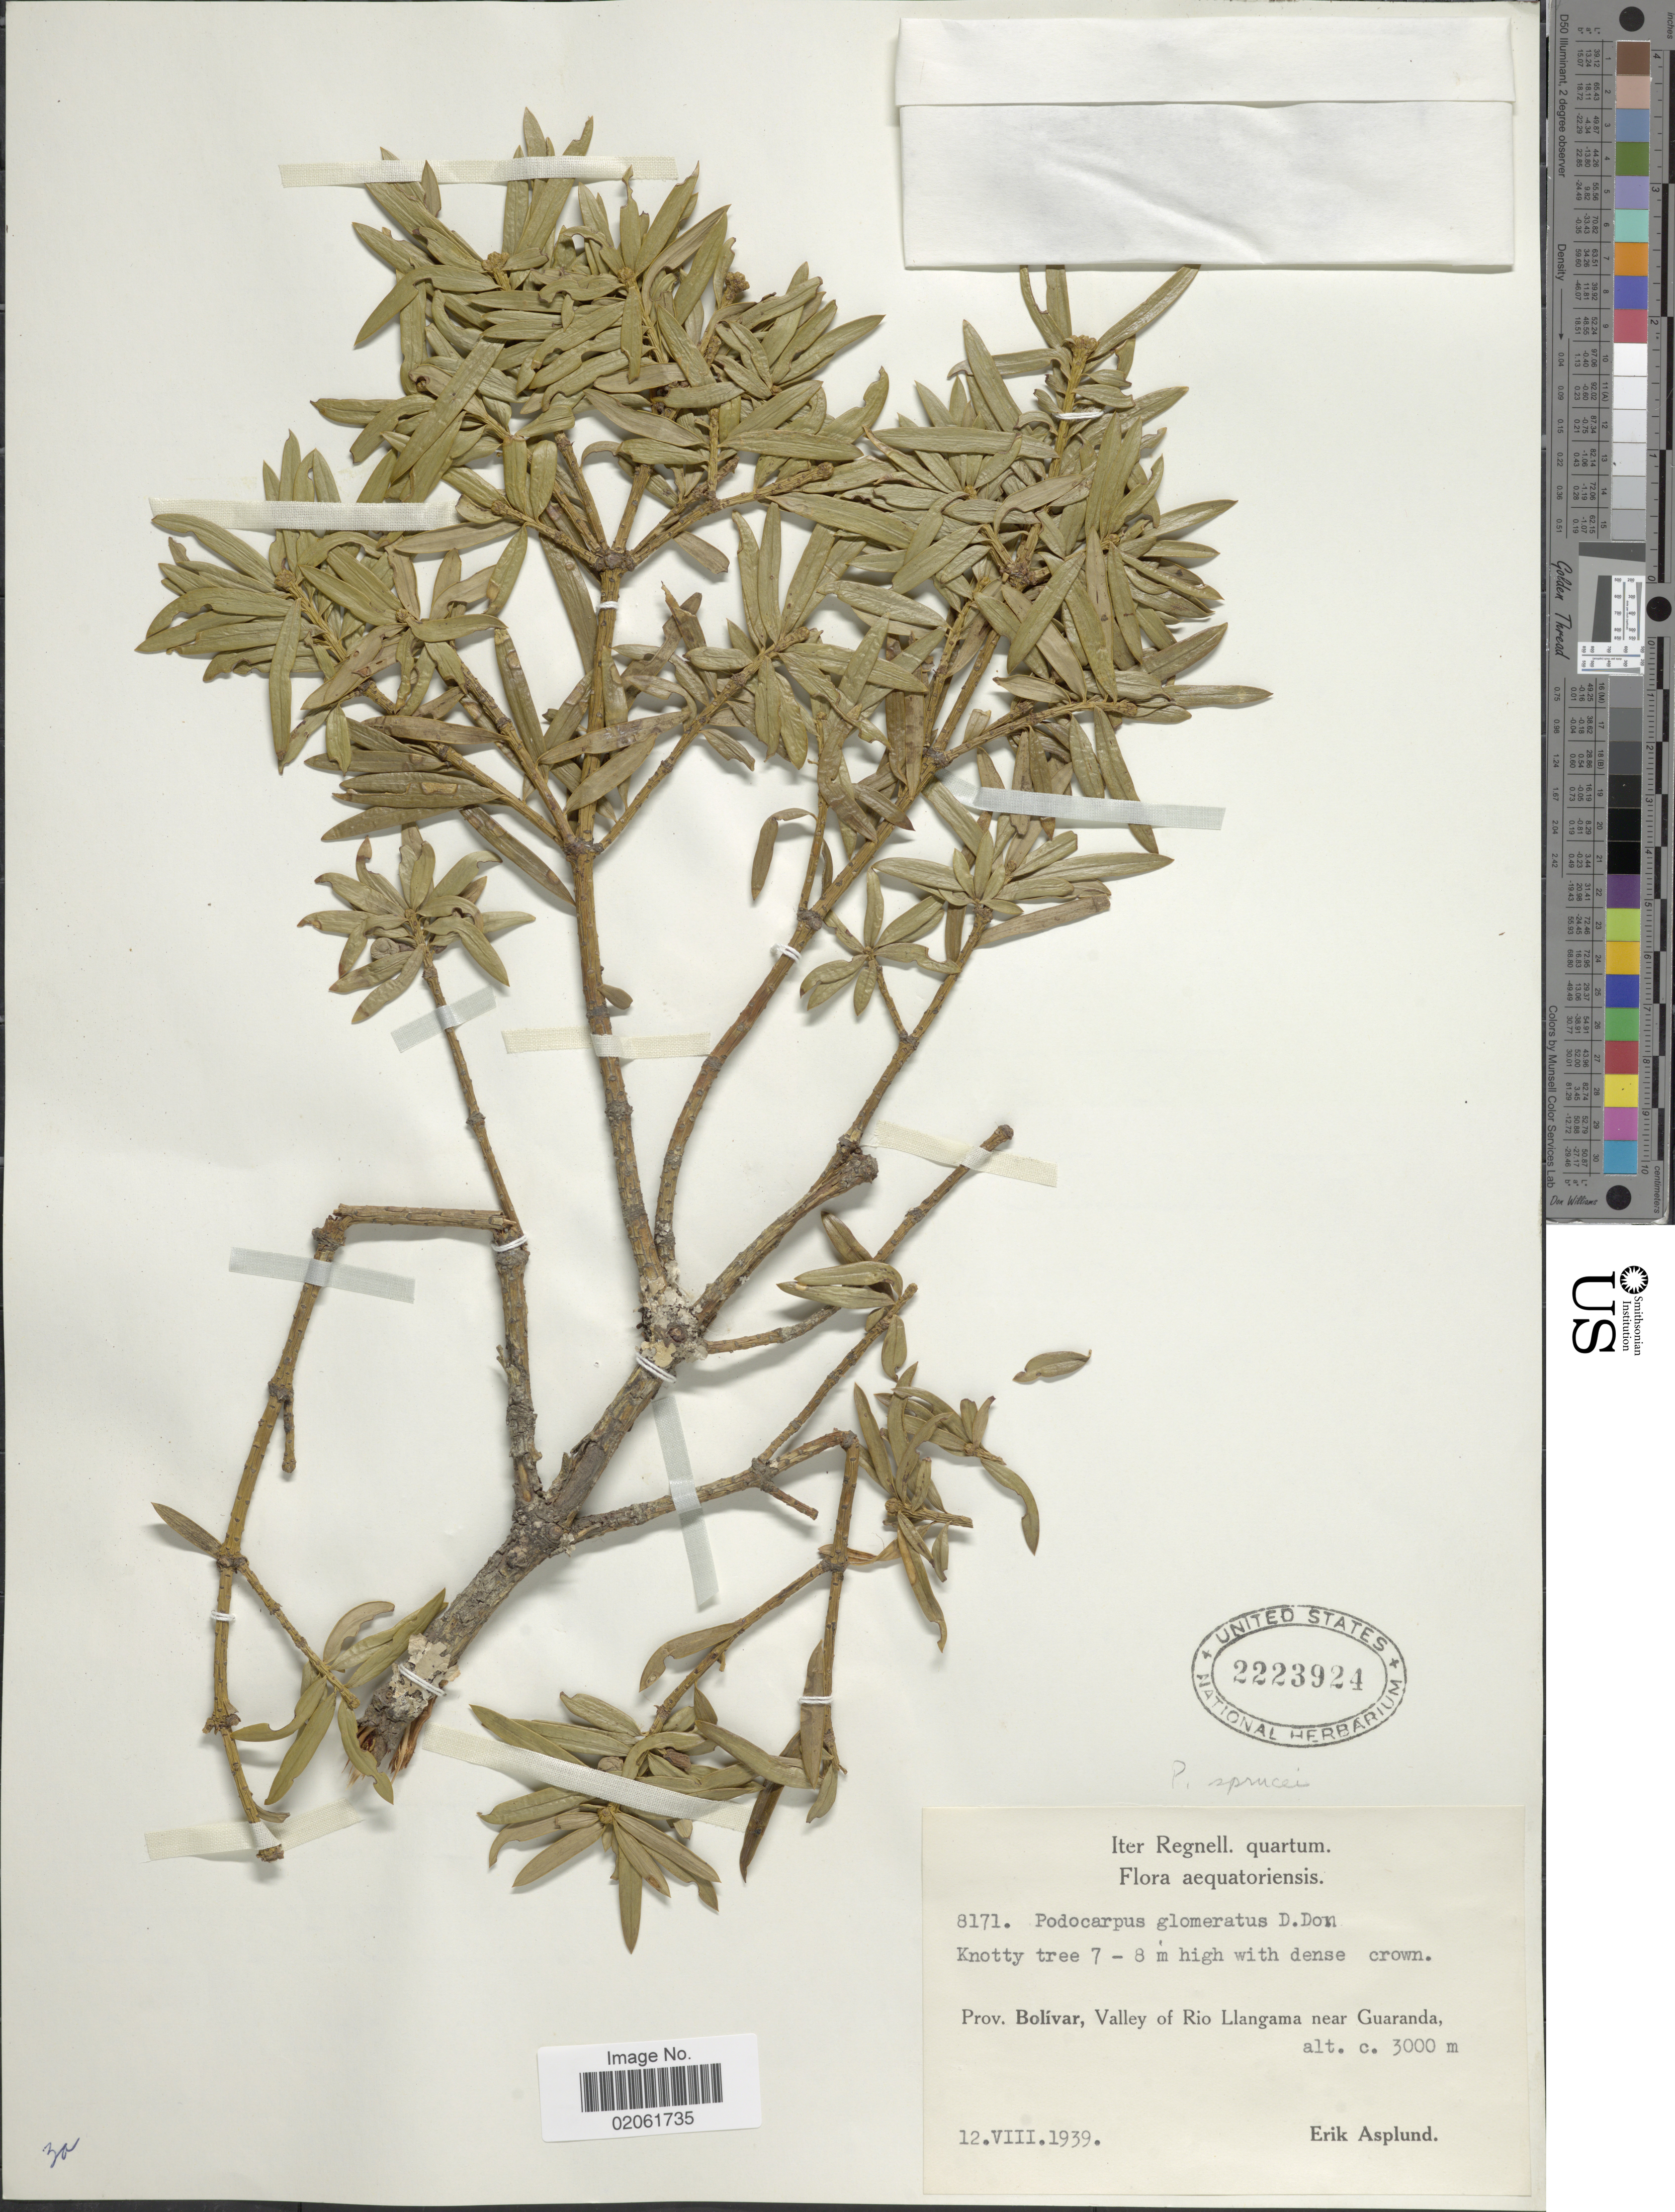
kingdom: Plantae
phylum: Tracheophyta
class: Pinopsida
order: Pinales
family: Podocarpaceae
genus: Podocarpus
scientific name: Podocarpus sprucei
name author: Parl.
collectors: E. Asplund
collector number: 8171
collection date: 1939-08-12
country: Ecuador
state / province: Bolívar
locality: Valley of Rio Llangama near Guaranda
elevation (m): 3000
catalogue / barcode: US 2223924